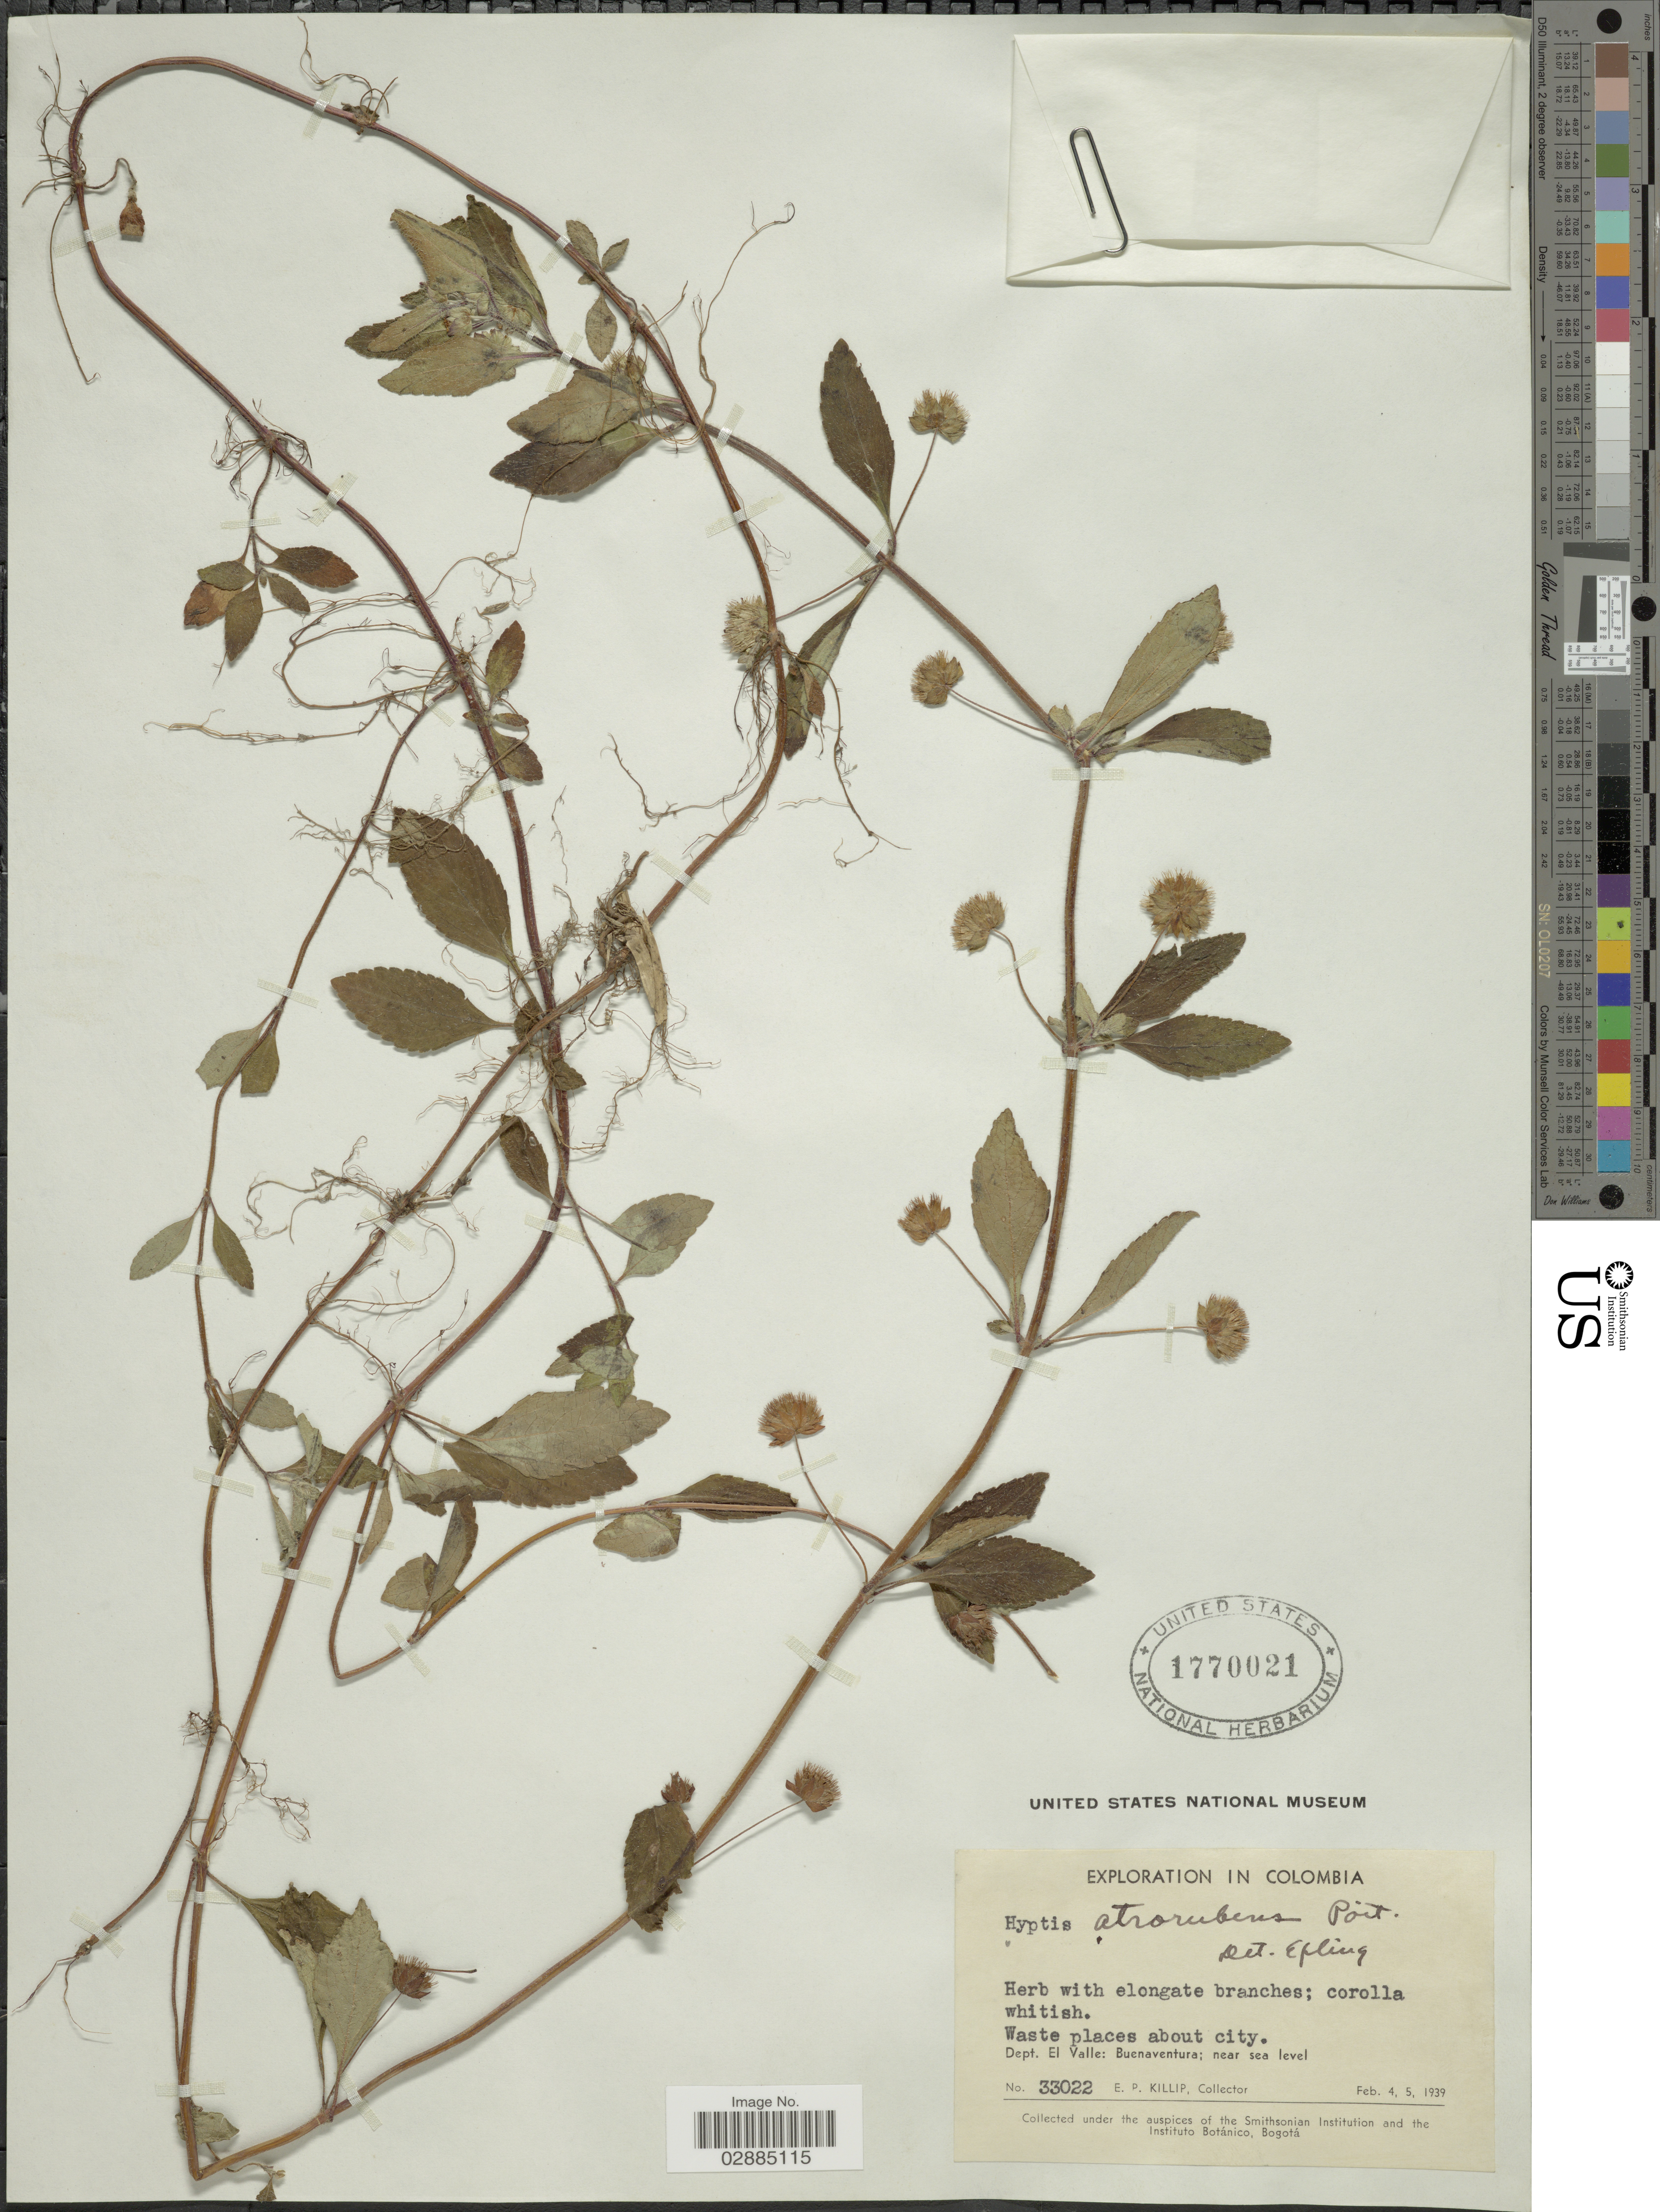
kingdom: Plantae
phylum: Tracheophyta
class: Magnoliopsida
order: Lamiales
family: Lamiaceae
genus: Hyptis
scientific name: Hyptis atrorubens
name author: Poit.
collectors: E. P. Killip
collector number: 33022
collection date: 1939-02-04/1939-02-05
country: Colombia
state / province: Valle del Cauca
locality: Waste places about city, Dept. El Valle, Buenaventura.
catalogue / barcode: US 1770021